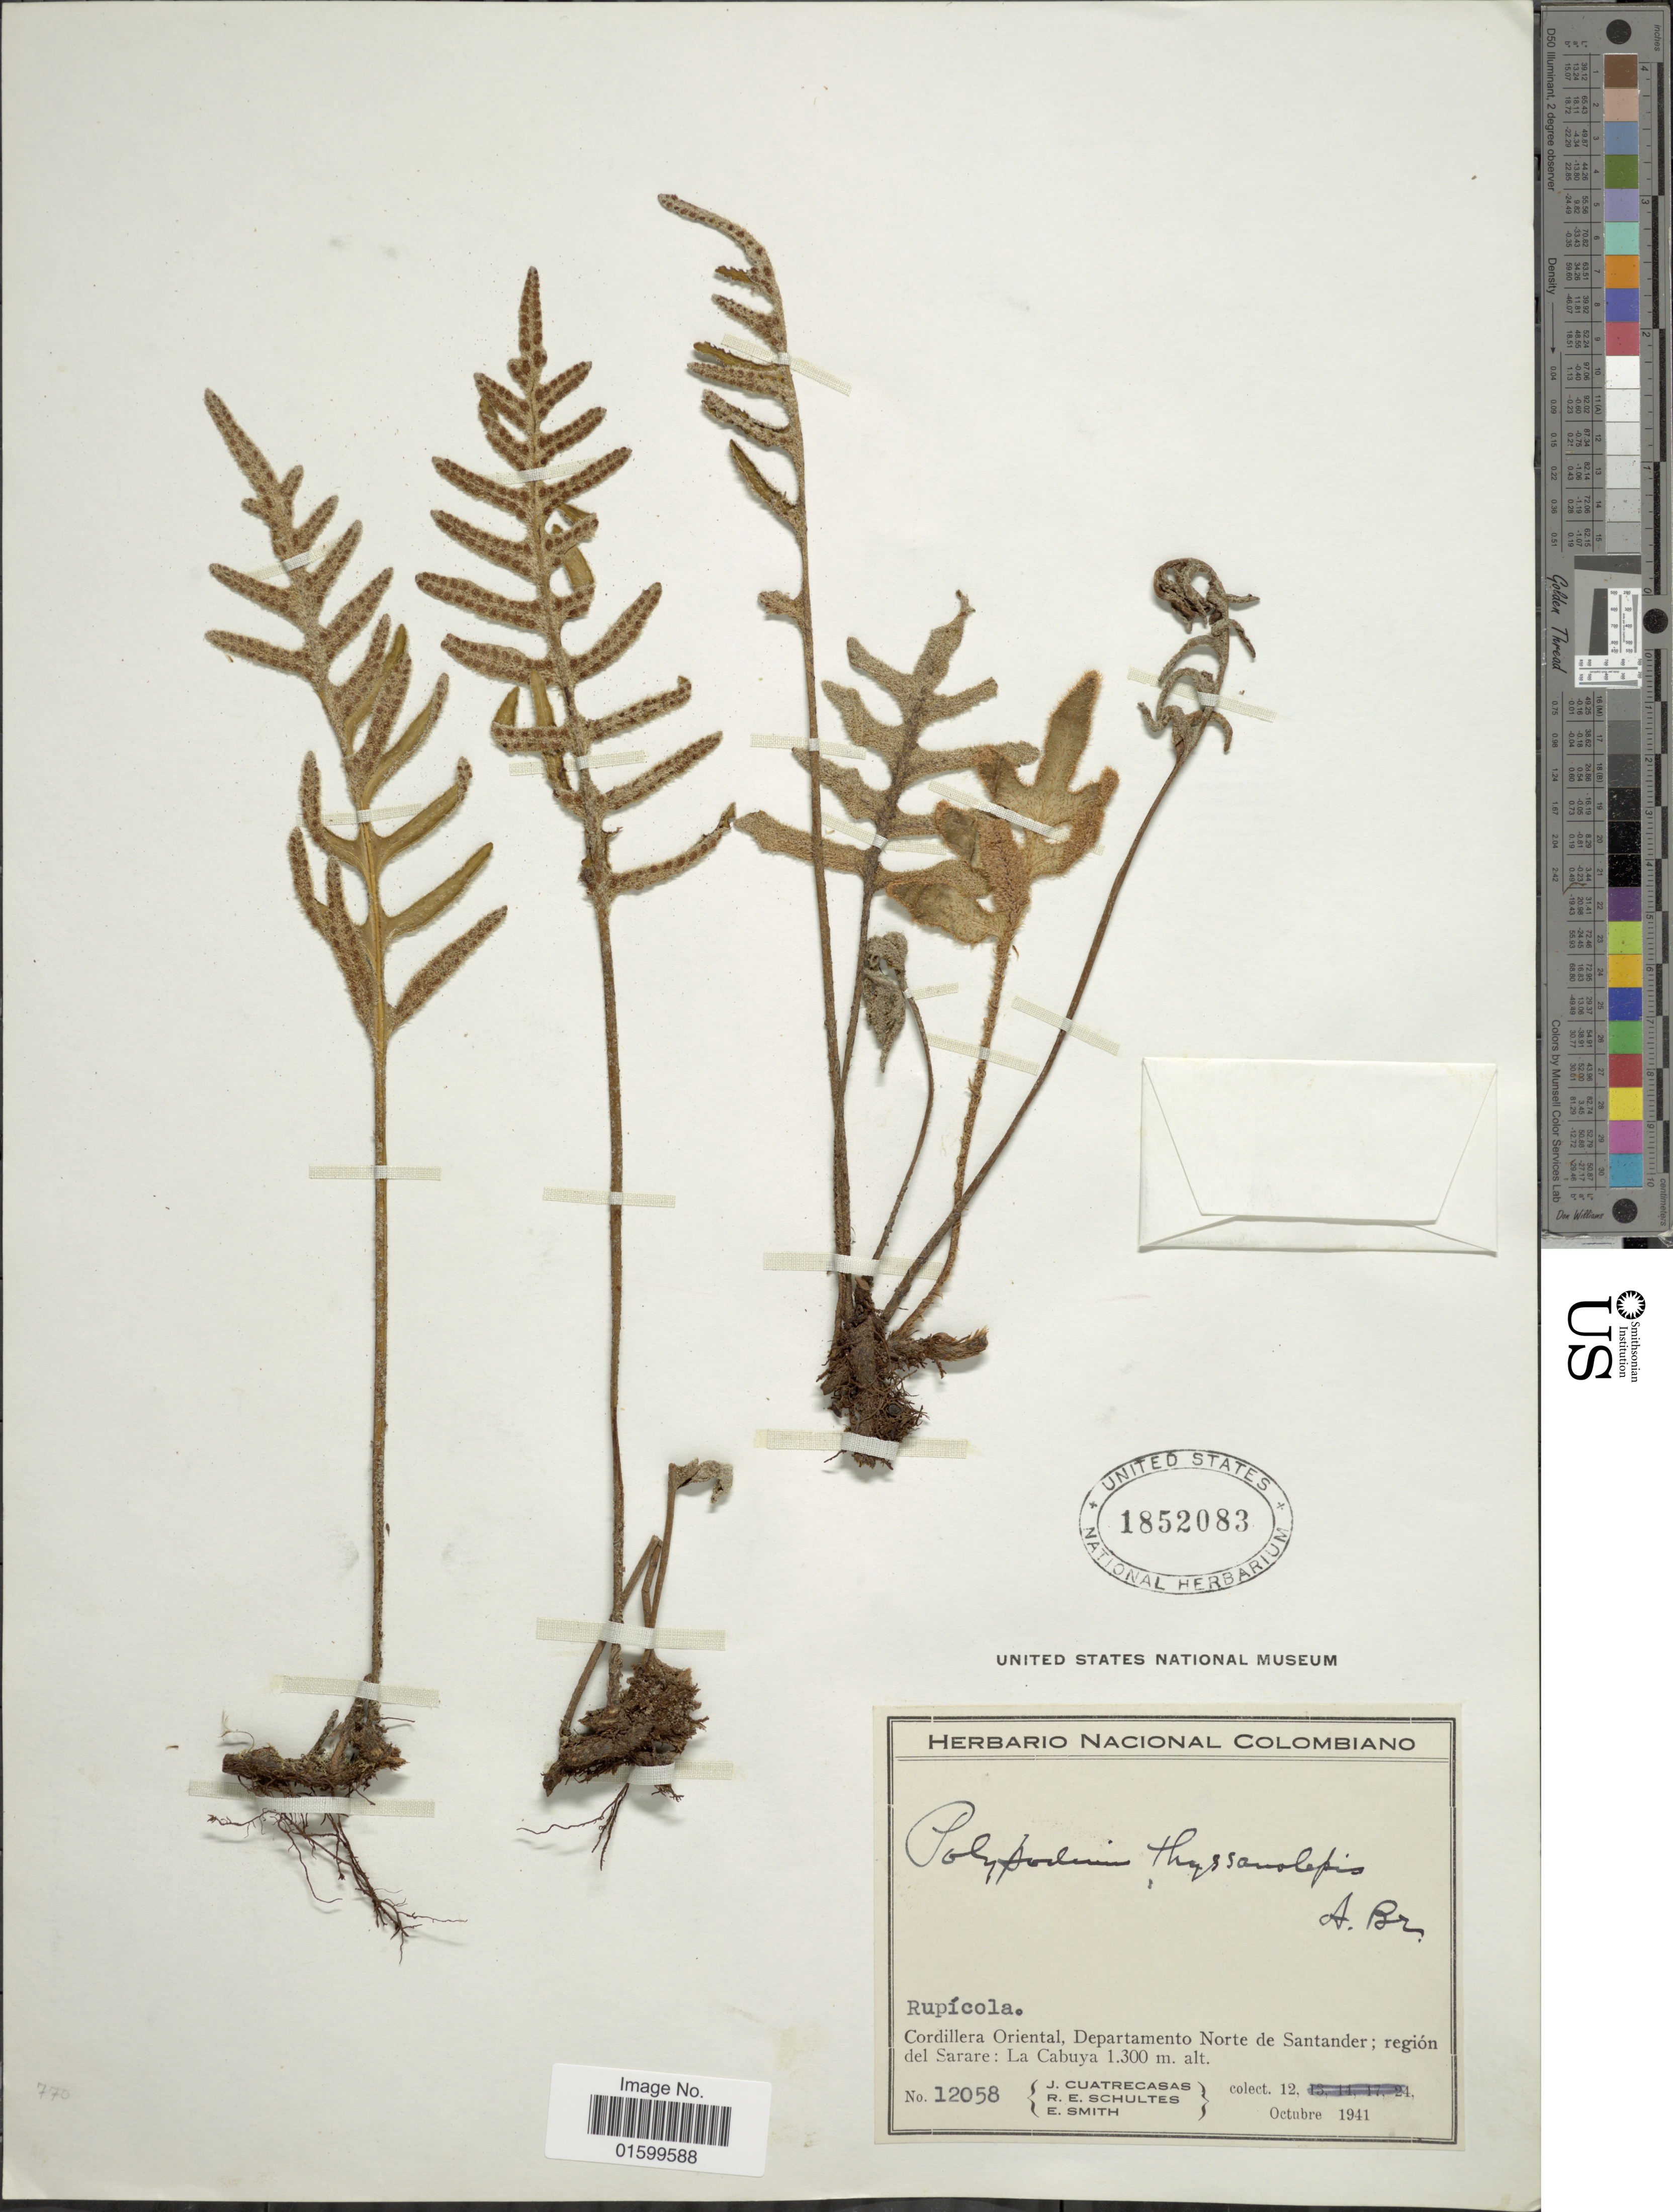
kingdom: Plantae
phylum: Tracheophyta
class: Polypodiopsida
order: Polypodiales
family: Polypodiaceae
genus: Pleopeltis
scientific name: Pleopeltis murorum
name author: (Hook.) A.R. Sm. & Tejero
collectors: J. Cuatrecasas, R. E. Schultes & C. E. Smith Jr.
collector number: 12058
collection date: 1941-10-12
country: Colombia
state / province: Norte de Santander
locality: Cordillera Oriental, Departamento Norte de Santander, region del Sarare: La Cabuya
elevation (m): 1300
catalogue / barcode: US 1852083